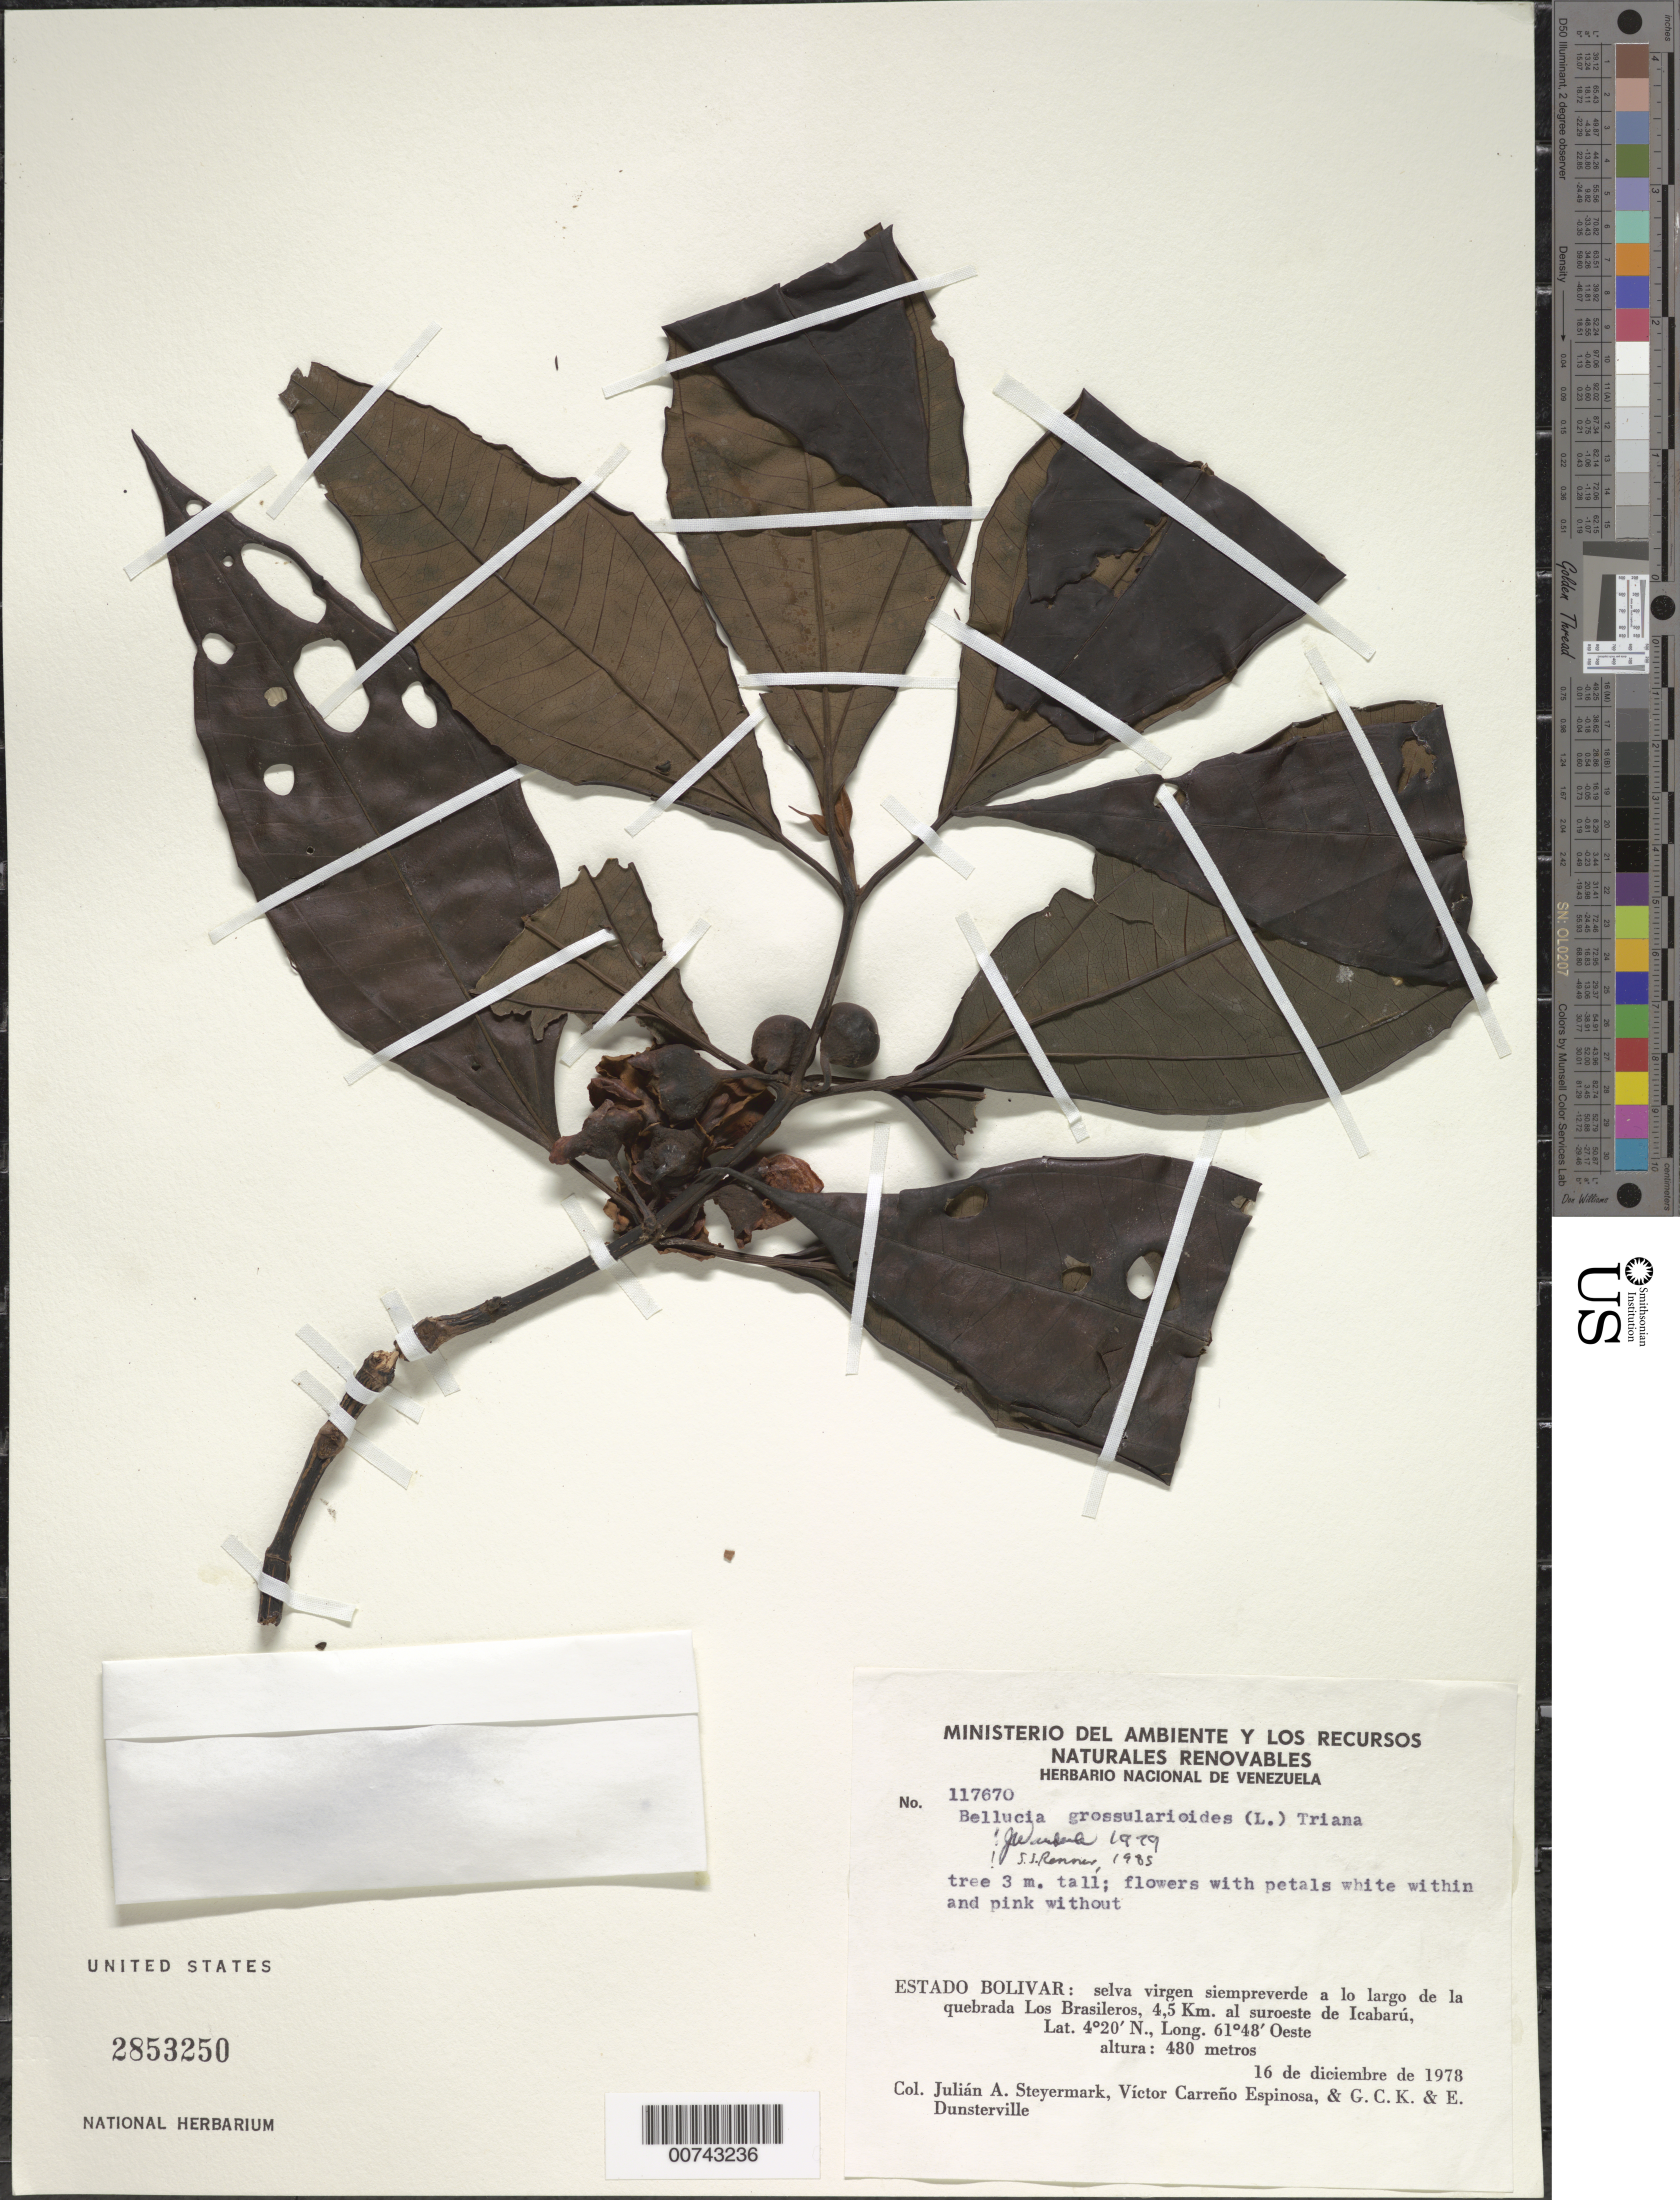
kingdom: Plantae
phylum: Tracheophyta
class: Magnoliopsida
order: Myrtales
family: Melastomataceae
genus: Bellucia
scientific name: Bellucia grossularioides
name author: (L.) Triana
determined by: Renner, --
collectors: J. Steyermark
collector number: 117670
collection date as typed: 16-Dec-78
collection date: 1978-12-16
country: Venezuela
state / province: Bolívar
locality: Los Brasileros, 4.5 km al suroeste de Icabaru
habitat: Selva virgen siempreverde a lo largo de la quebrada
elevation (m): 480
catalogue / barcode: US 2853250